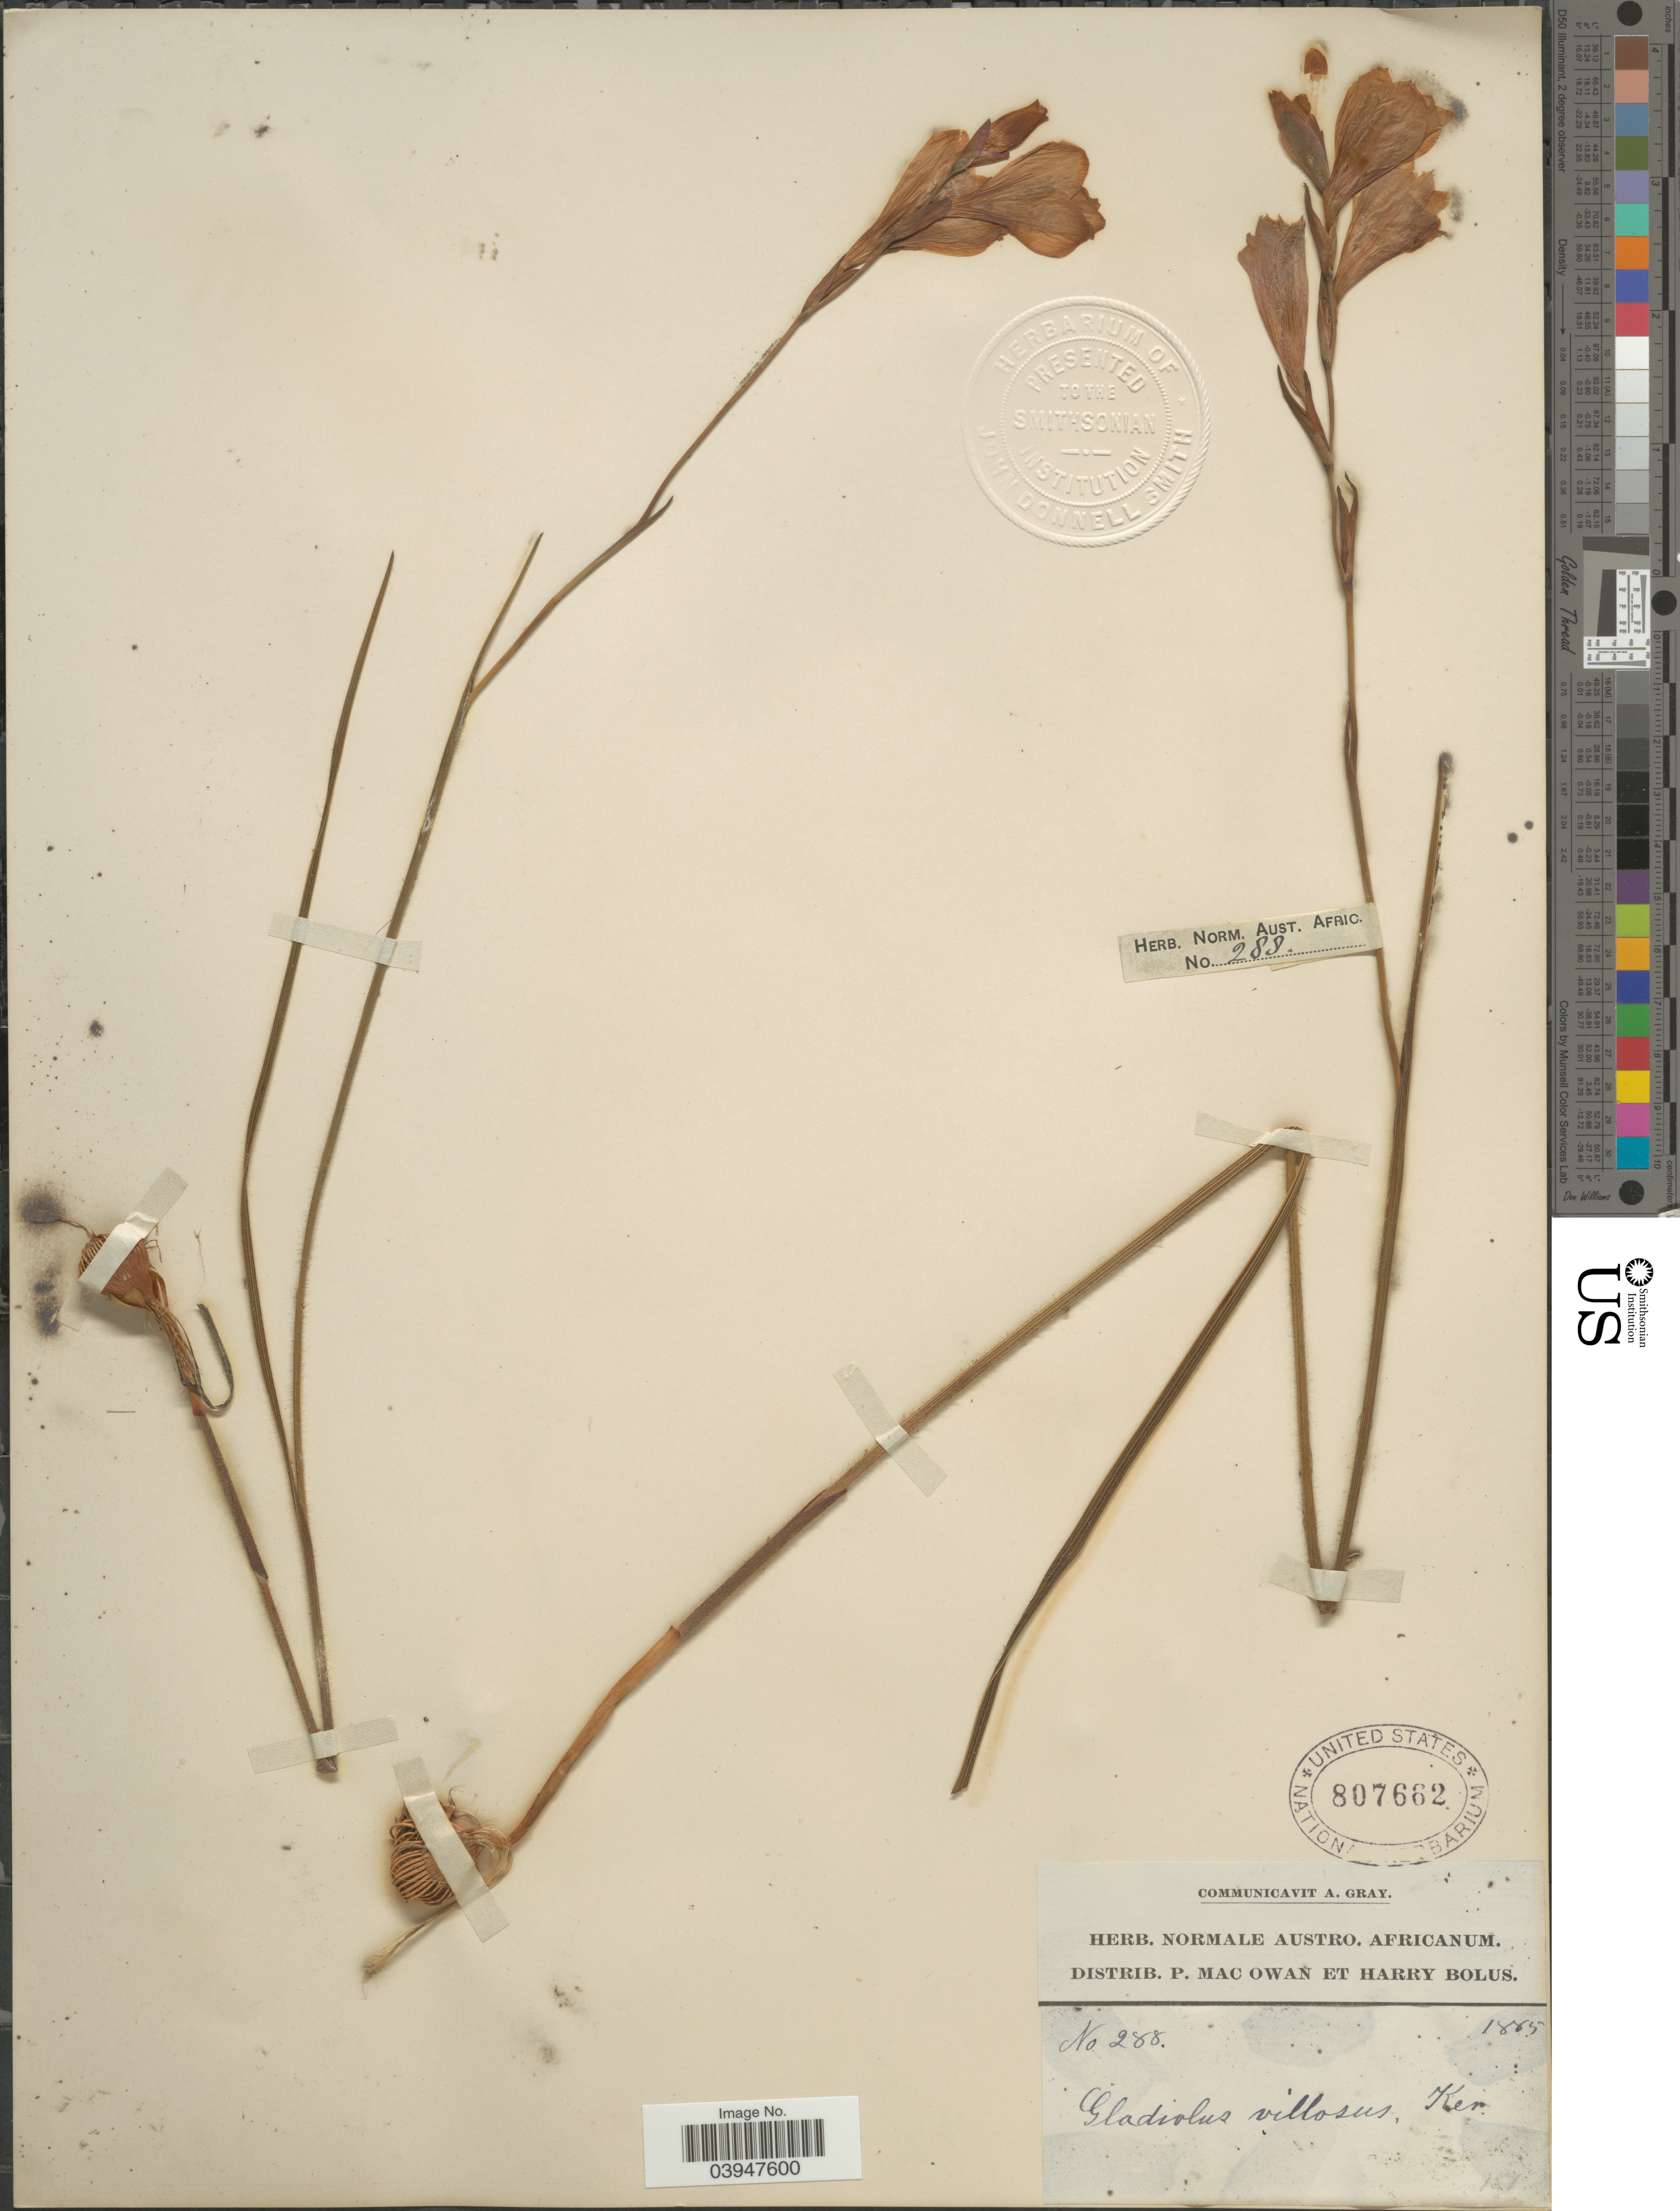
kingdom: Plantae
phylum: Tracheophyta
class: Liliopsida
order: Asparagales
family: Iridaceae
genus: Gladiolus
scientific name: Gladiolus villosus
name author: Burm. f.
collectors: P. MacOwan & H. Bolus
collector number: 288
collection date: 1885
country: South Africa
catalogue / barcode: US 807662